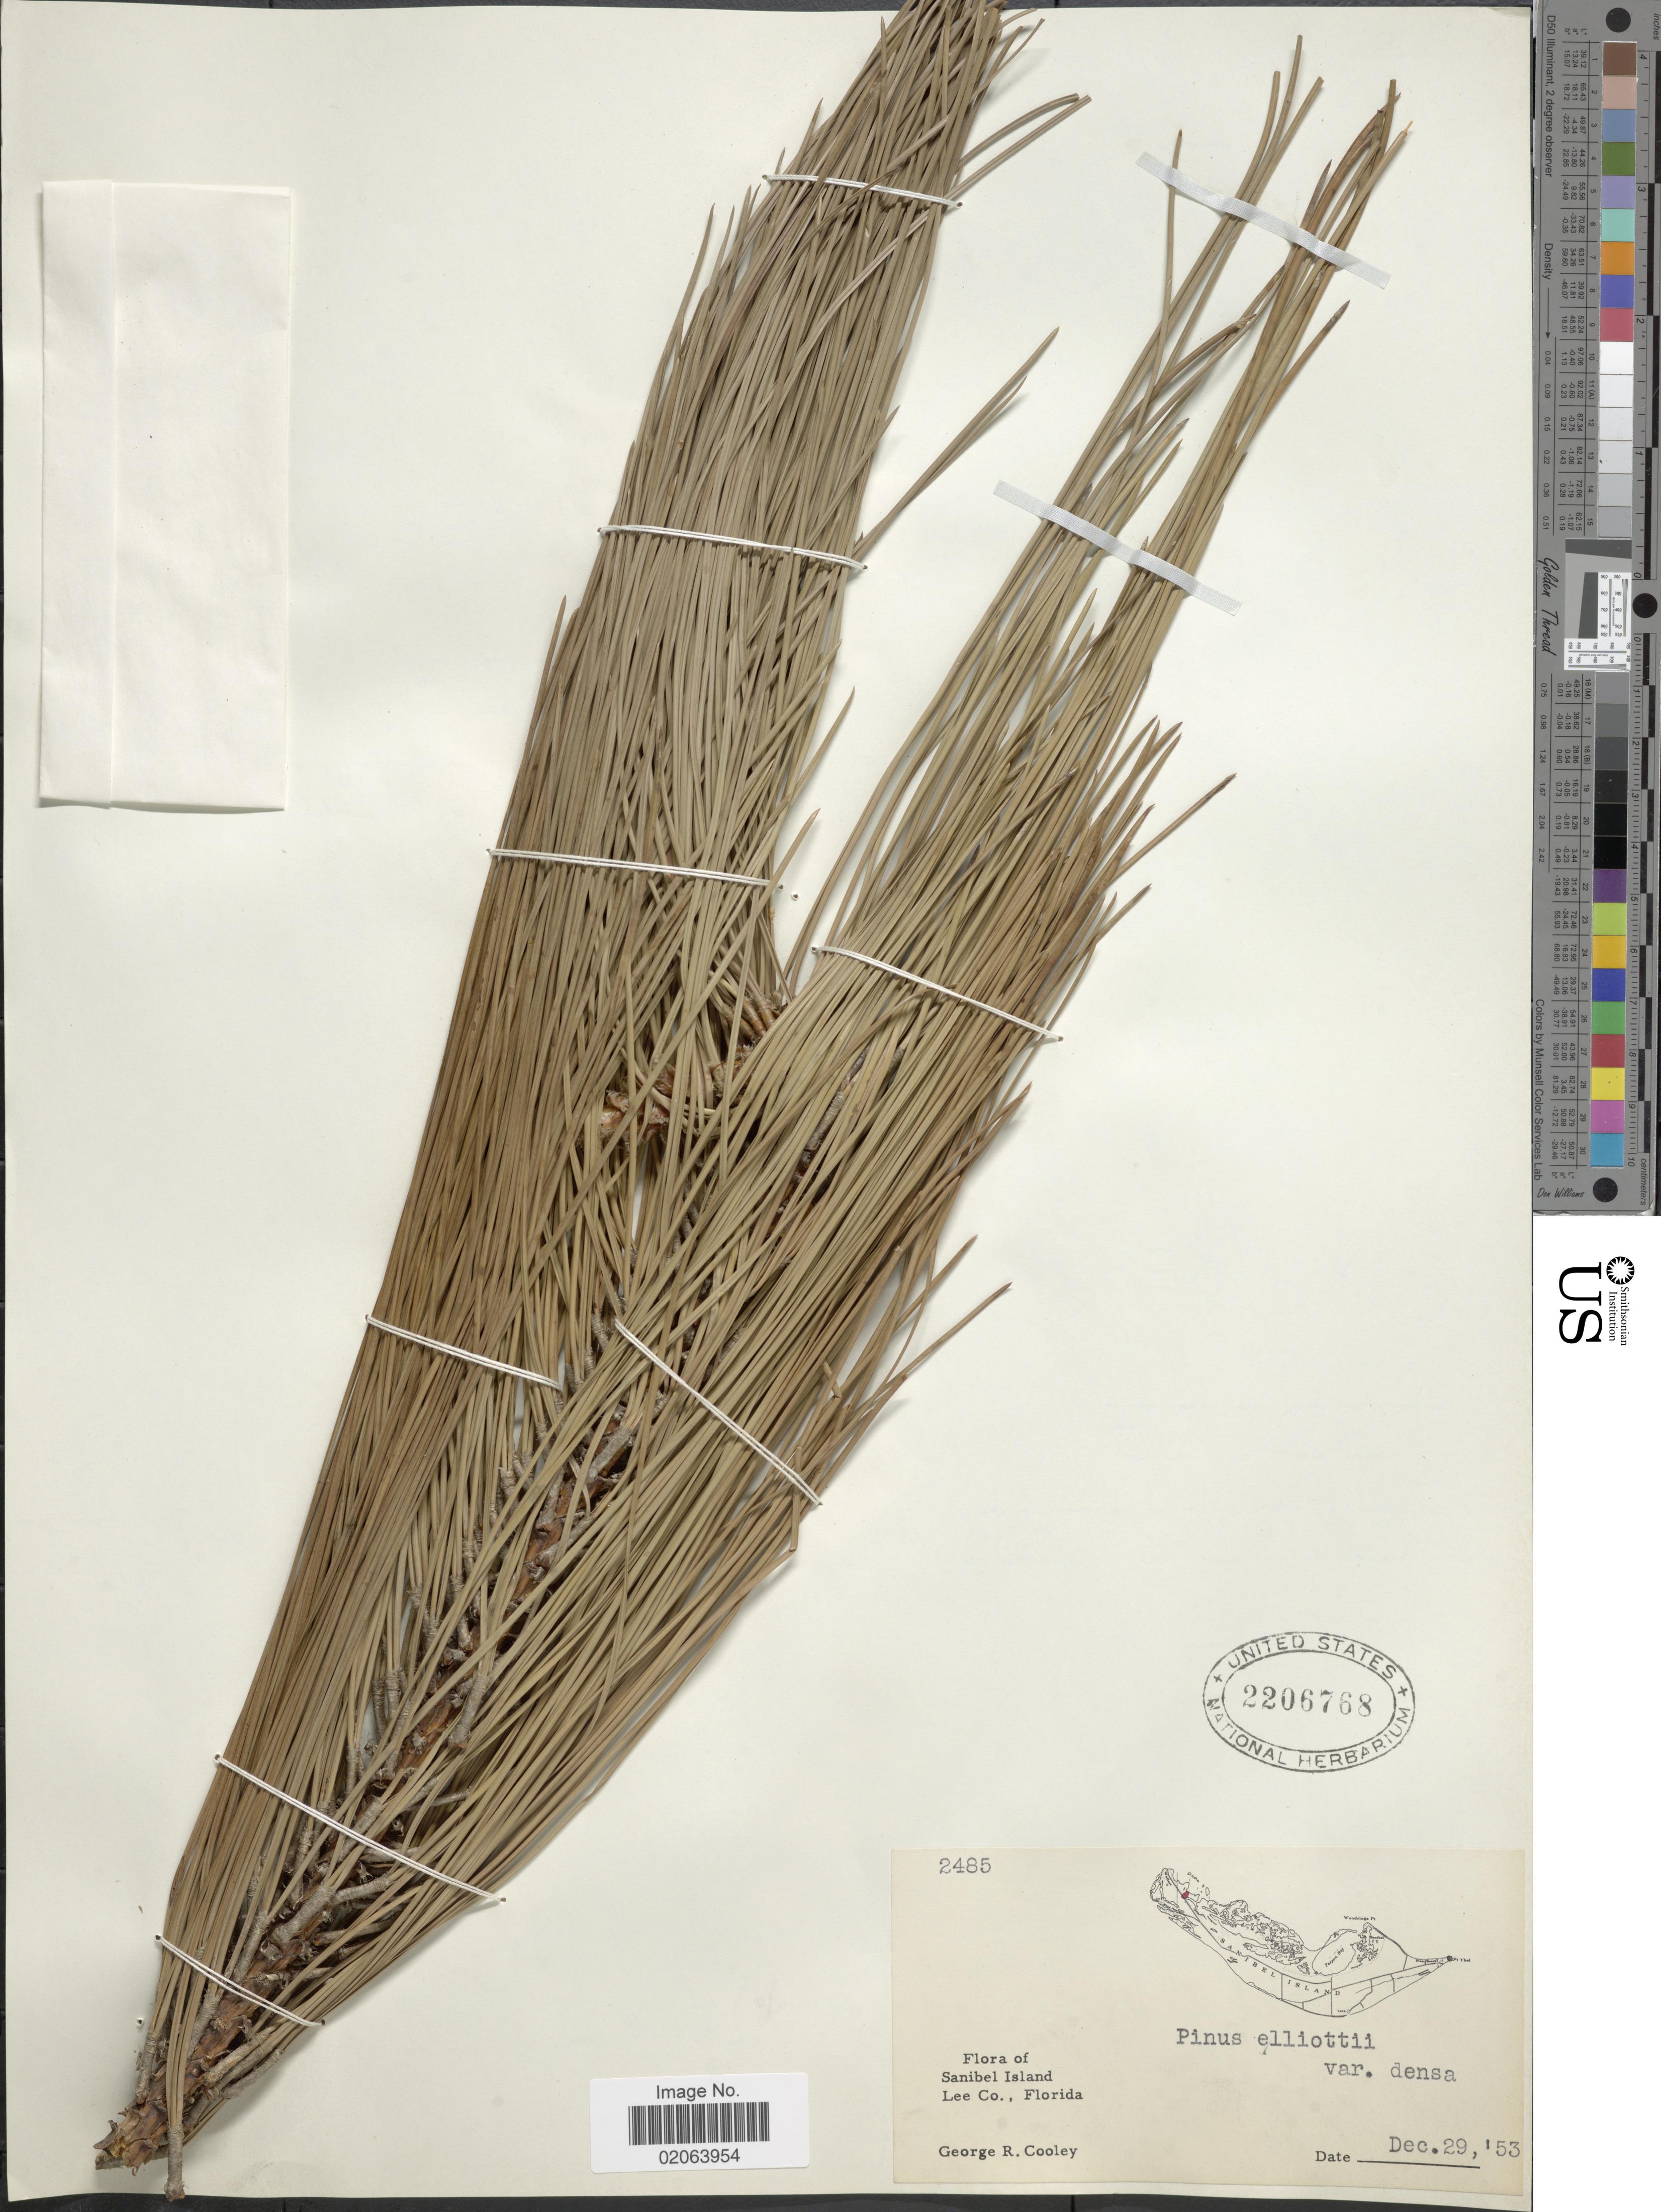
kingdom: Plantae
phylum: Tracheophyta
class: Pinopsida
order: Pinales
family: Pinaceae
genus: Pinus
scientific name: Pinus elliottii var. densa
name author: Little & K.W. Dorman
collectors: G. R. Cooley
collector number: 2485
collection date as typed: Transcribed d/m/y: 29/12/53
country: United States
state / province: Florida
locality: Sanibel Island. Lee Co.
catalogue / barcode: US 2206768